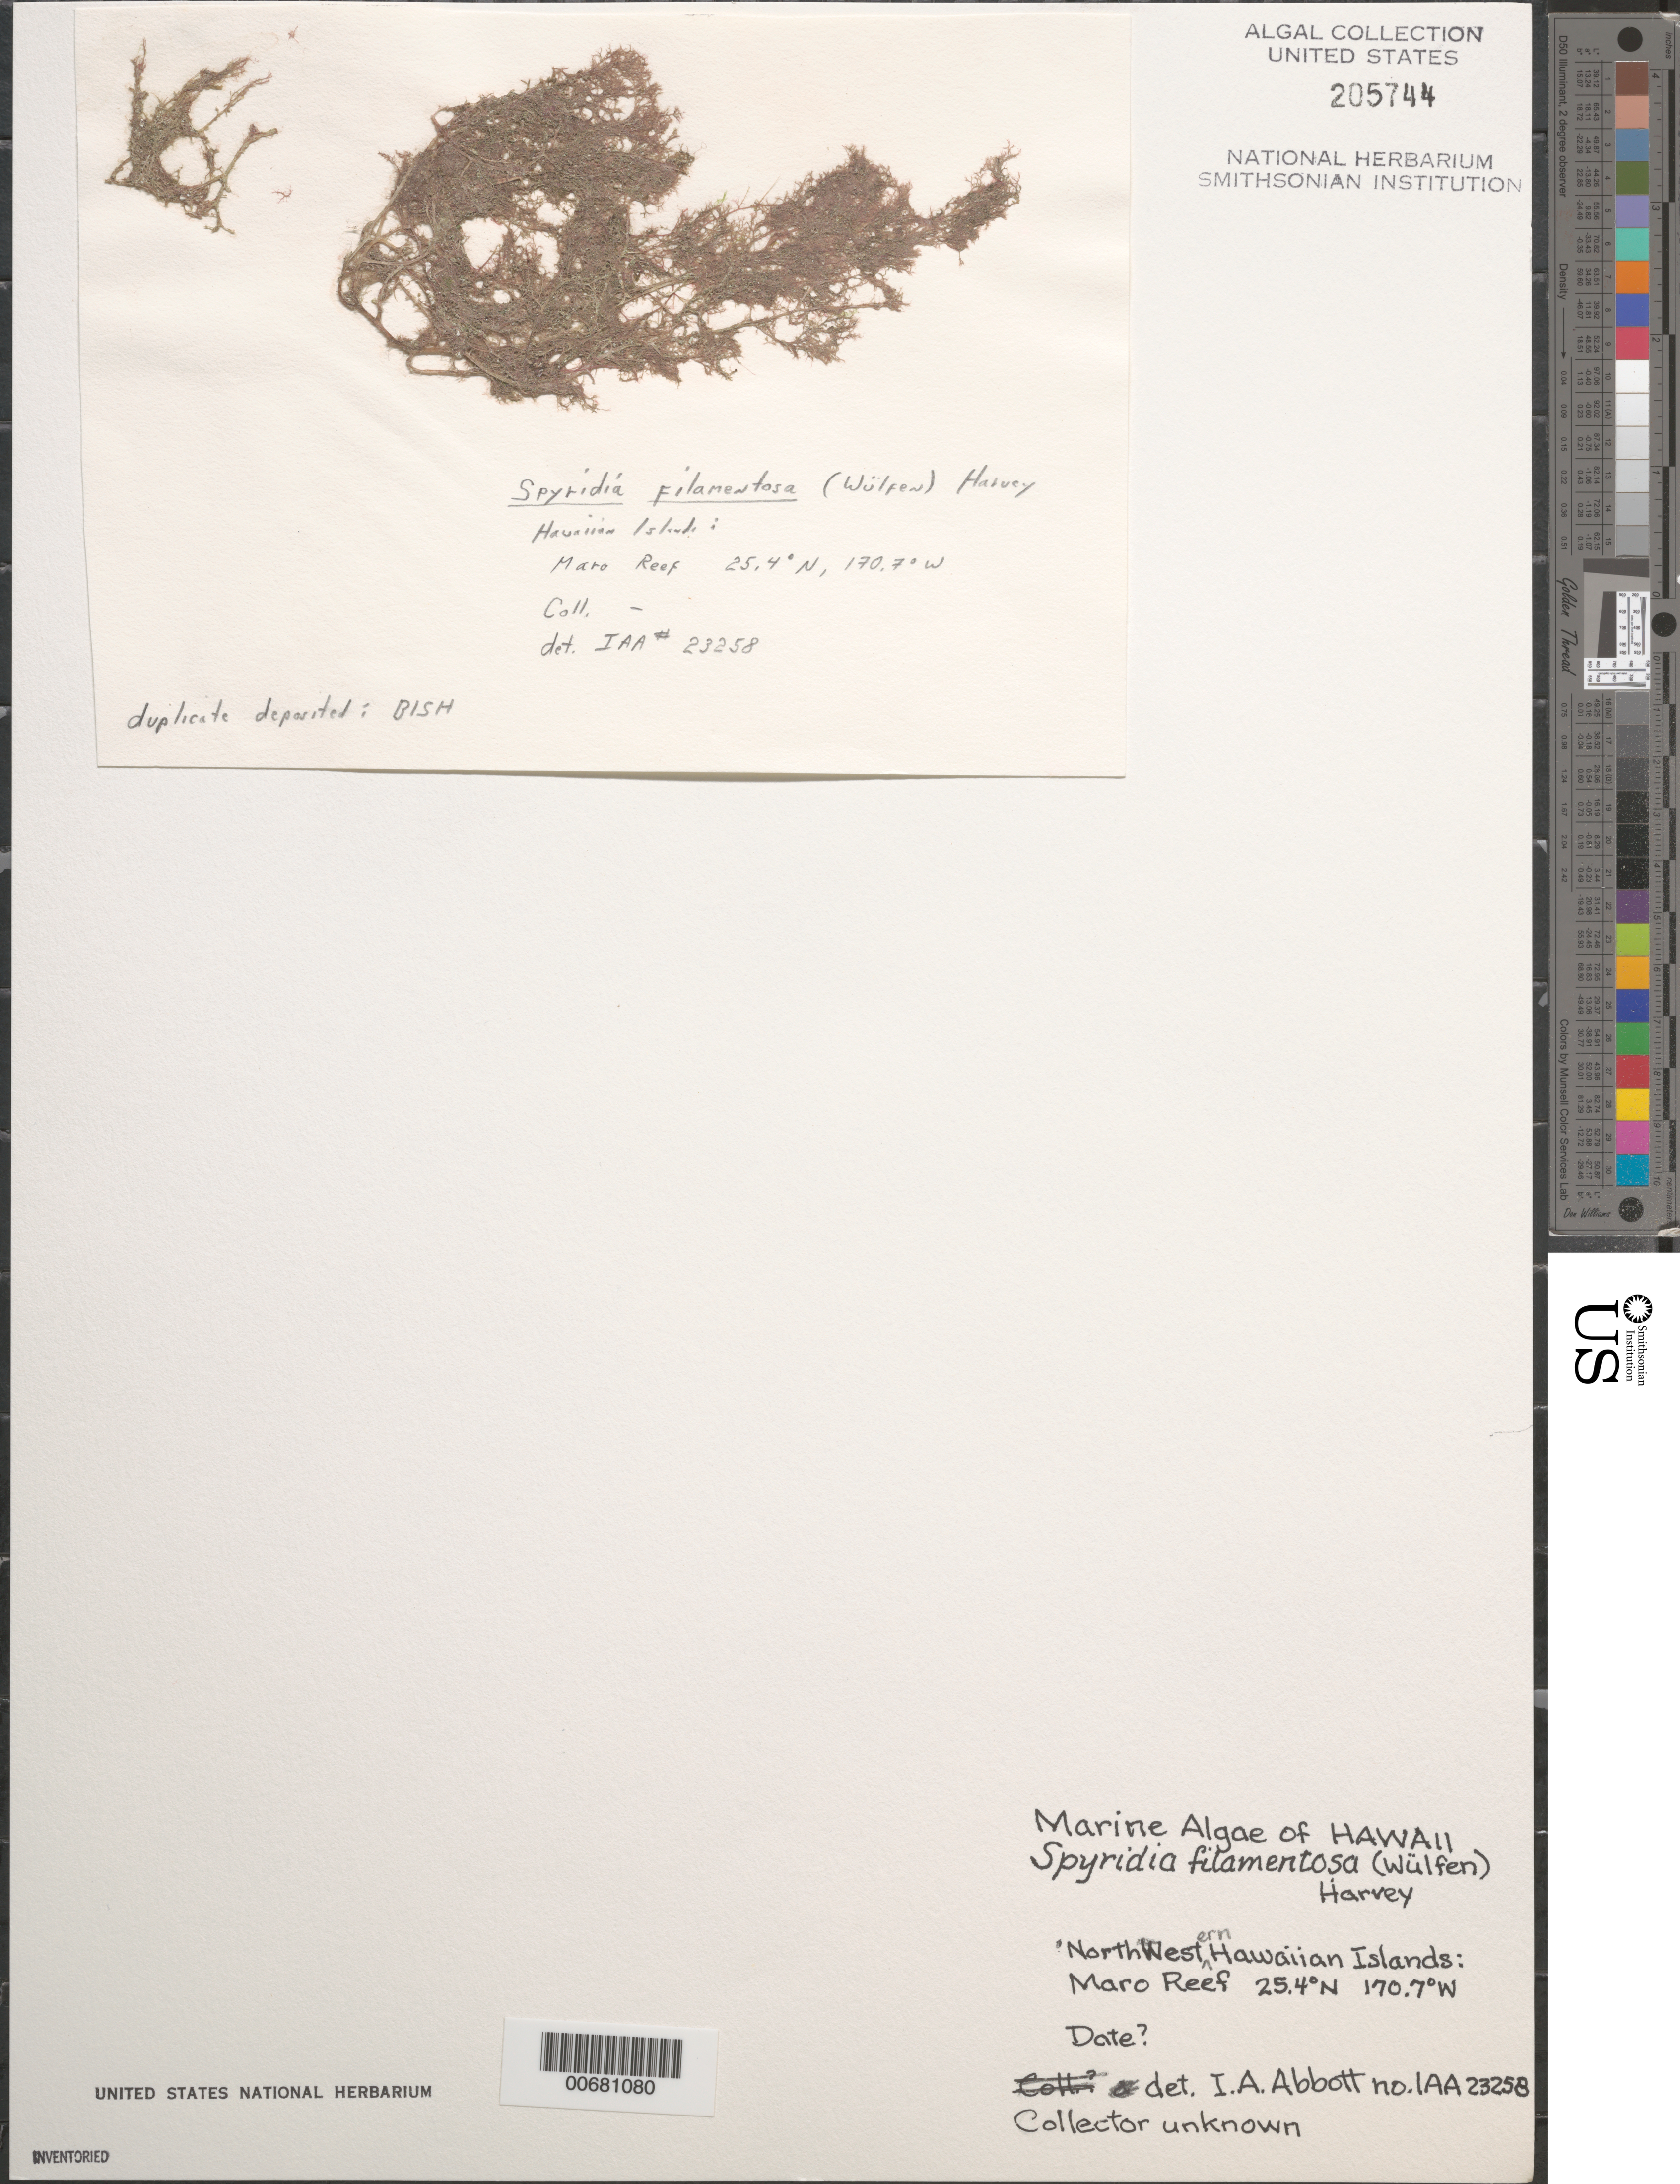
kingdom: Plantae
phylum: Rhodophyta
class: Florideophyceae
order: Ceramiales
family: Spyridiaceae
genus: Spyridia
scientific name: Spyridia filamentosa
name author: (Wulfen) Harv.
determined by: Abbott, Isabella A.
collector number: IAA 23258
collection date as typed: No date given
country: United States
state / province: Hawaii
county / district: Honolulu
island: Maro Reef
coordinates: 25.4 N, 170.7 W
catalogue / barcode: US 205744